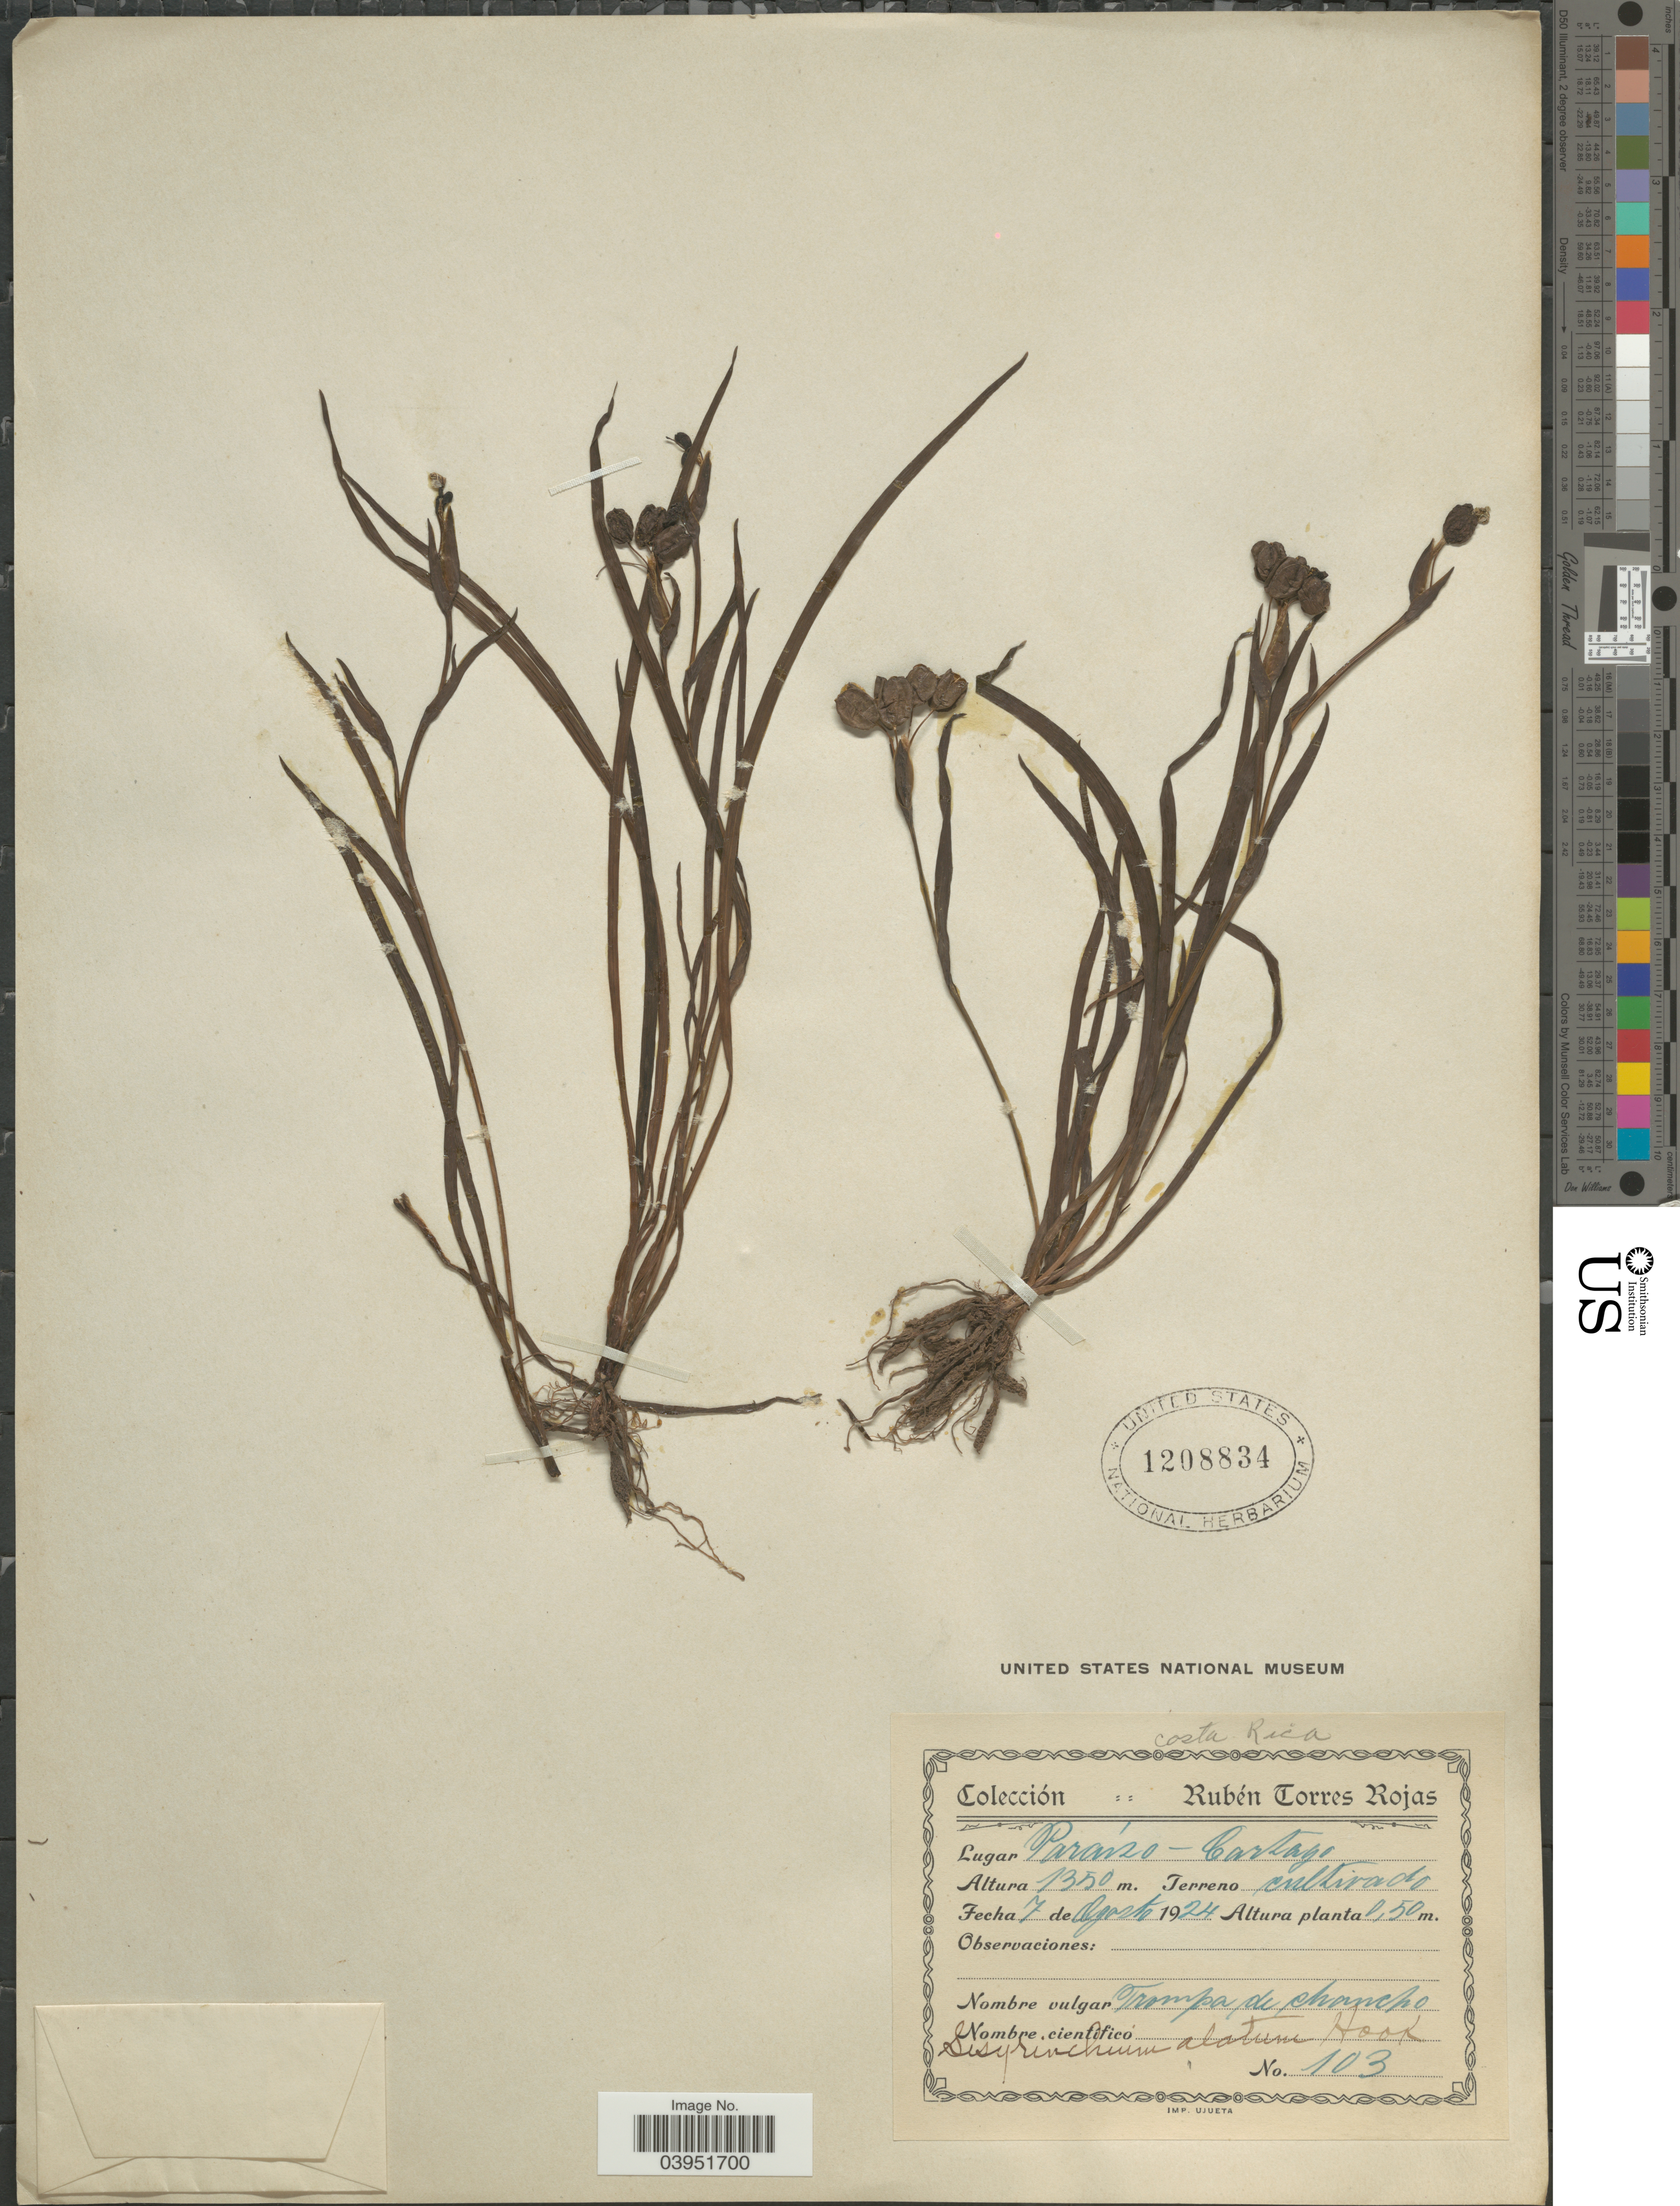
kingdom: Plantae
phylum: Tracheophyta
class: Liliopsida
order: Asparagales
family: Iridaceae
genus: Sisyrinchium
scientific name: Sisyrinchium alatum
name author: Hook.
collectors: R. Torres Rojas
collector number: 103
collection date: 1924-08-07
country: Costa Rica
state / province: Cartago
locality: Paraiso - Cartago.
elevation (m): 1350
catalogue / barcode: US 1208834